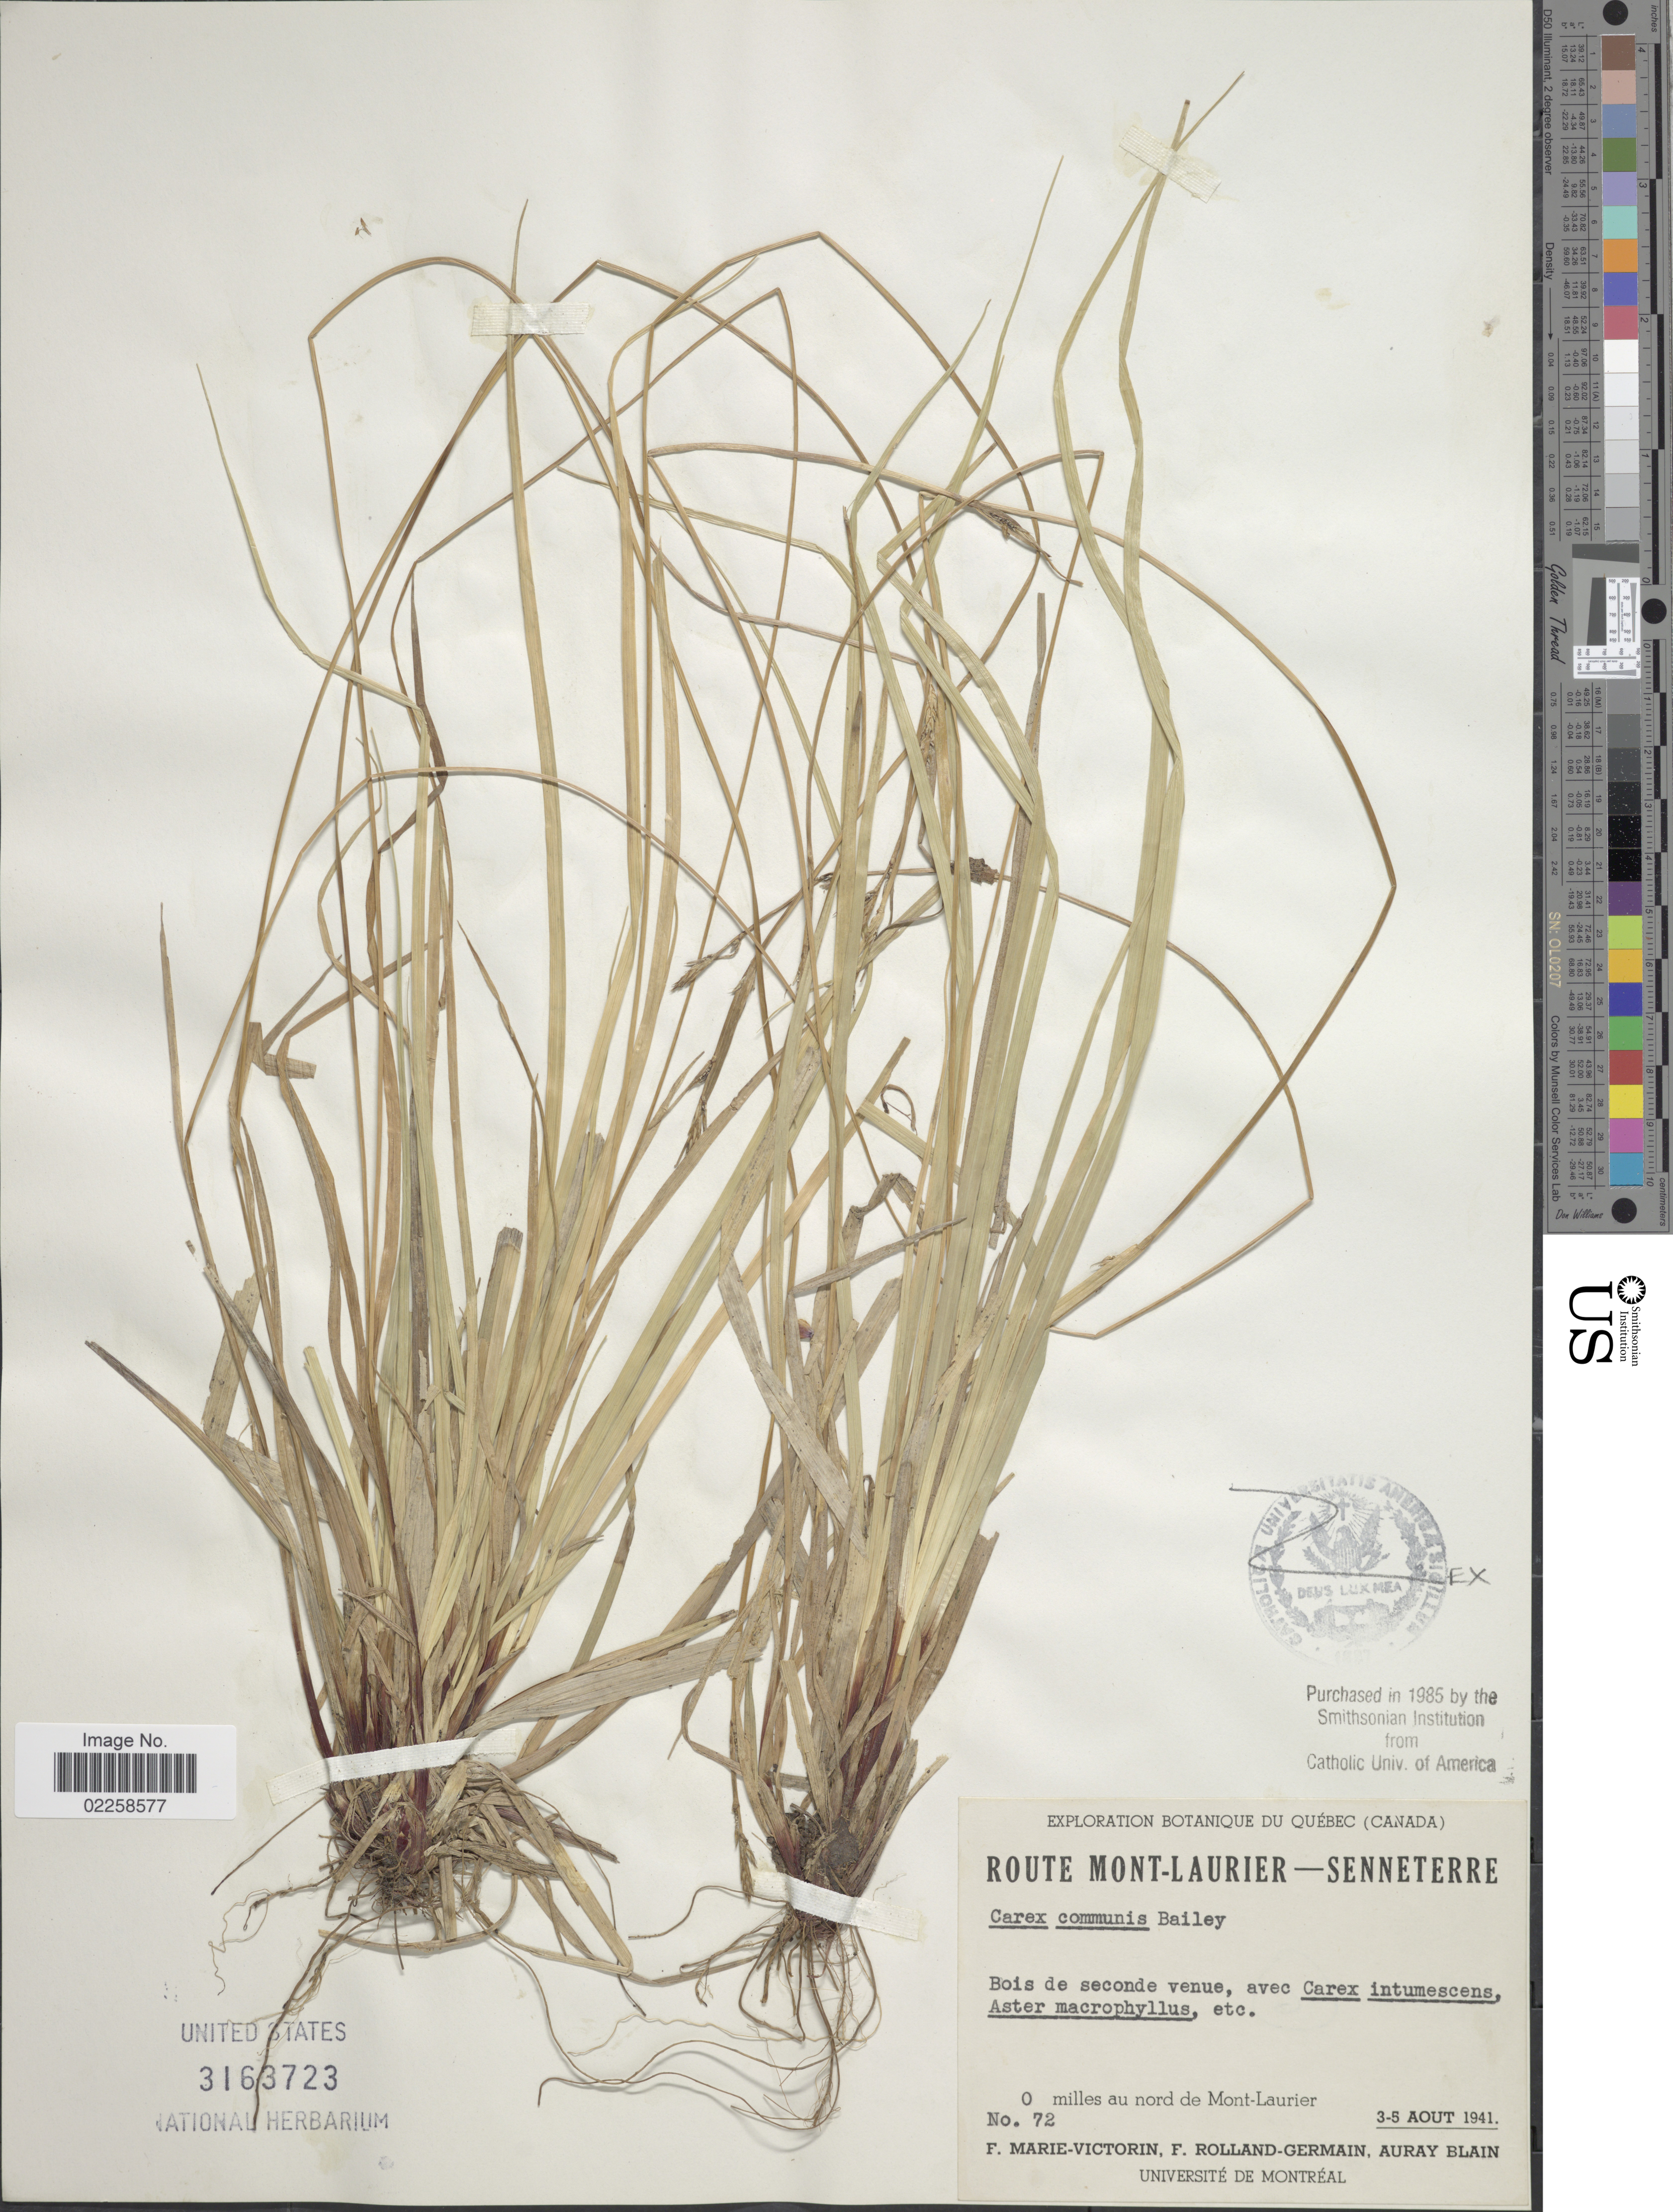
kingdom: Plantae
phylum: Tracheophyta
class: Liliopsida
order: Poales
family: Cyperaceae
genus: Carex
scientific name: Carex communis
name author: L.H. Bailey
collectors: F. Marie-Victorin, Rolland-Germain & A. Blain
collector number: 72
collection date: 1941-08-03/1941-08-05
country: Canada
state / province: Quebec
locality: Route Mont-Laurier - Senneterre. 0 milles au nord de Mont-Laurier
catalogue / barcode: US 3163723